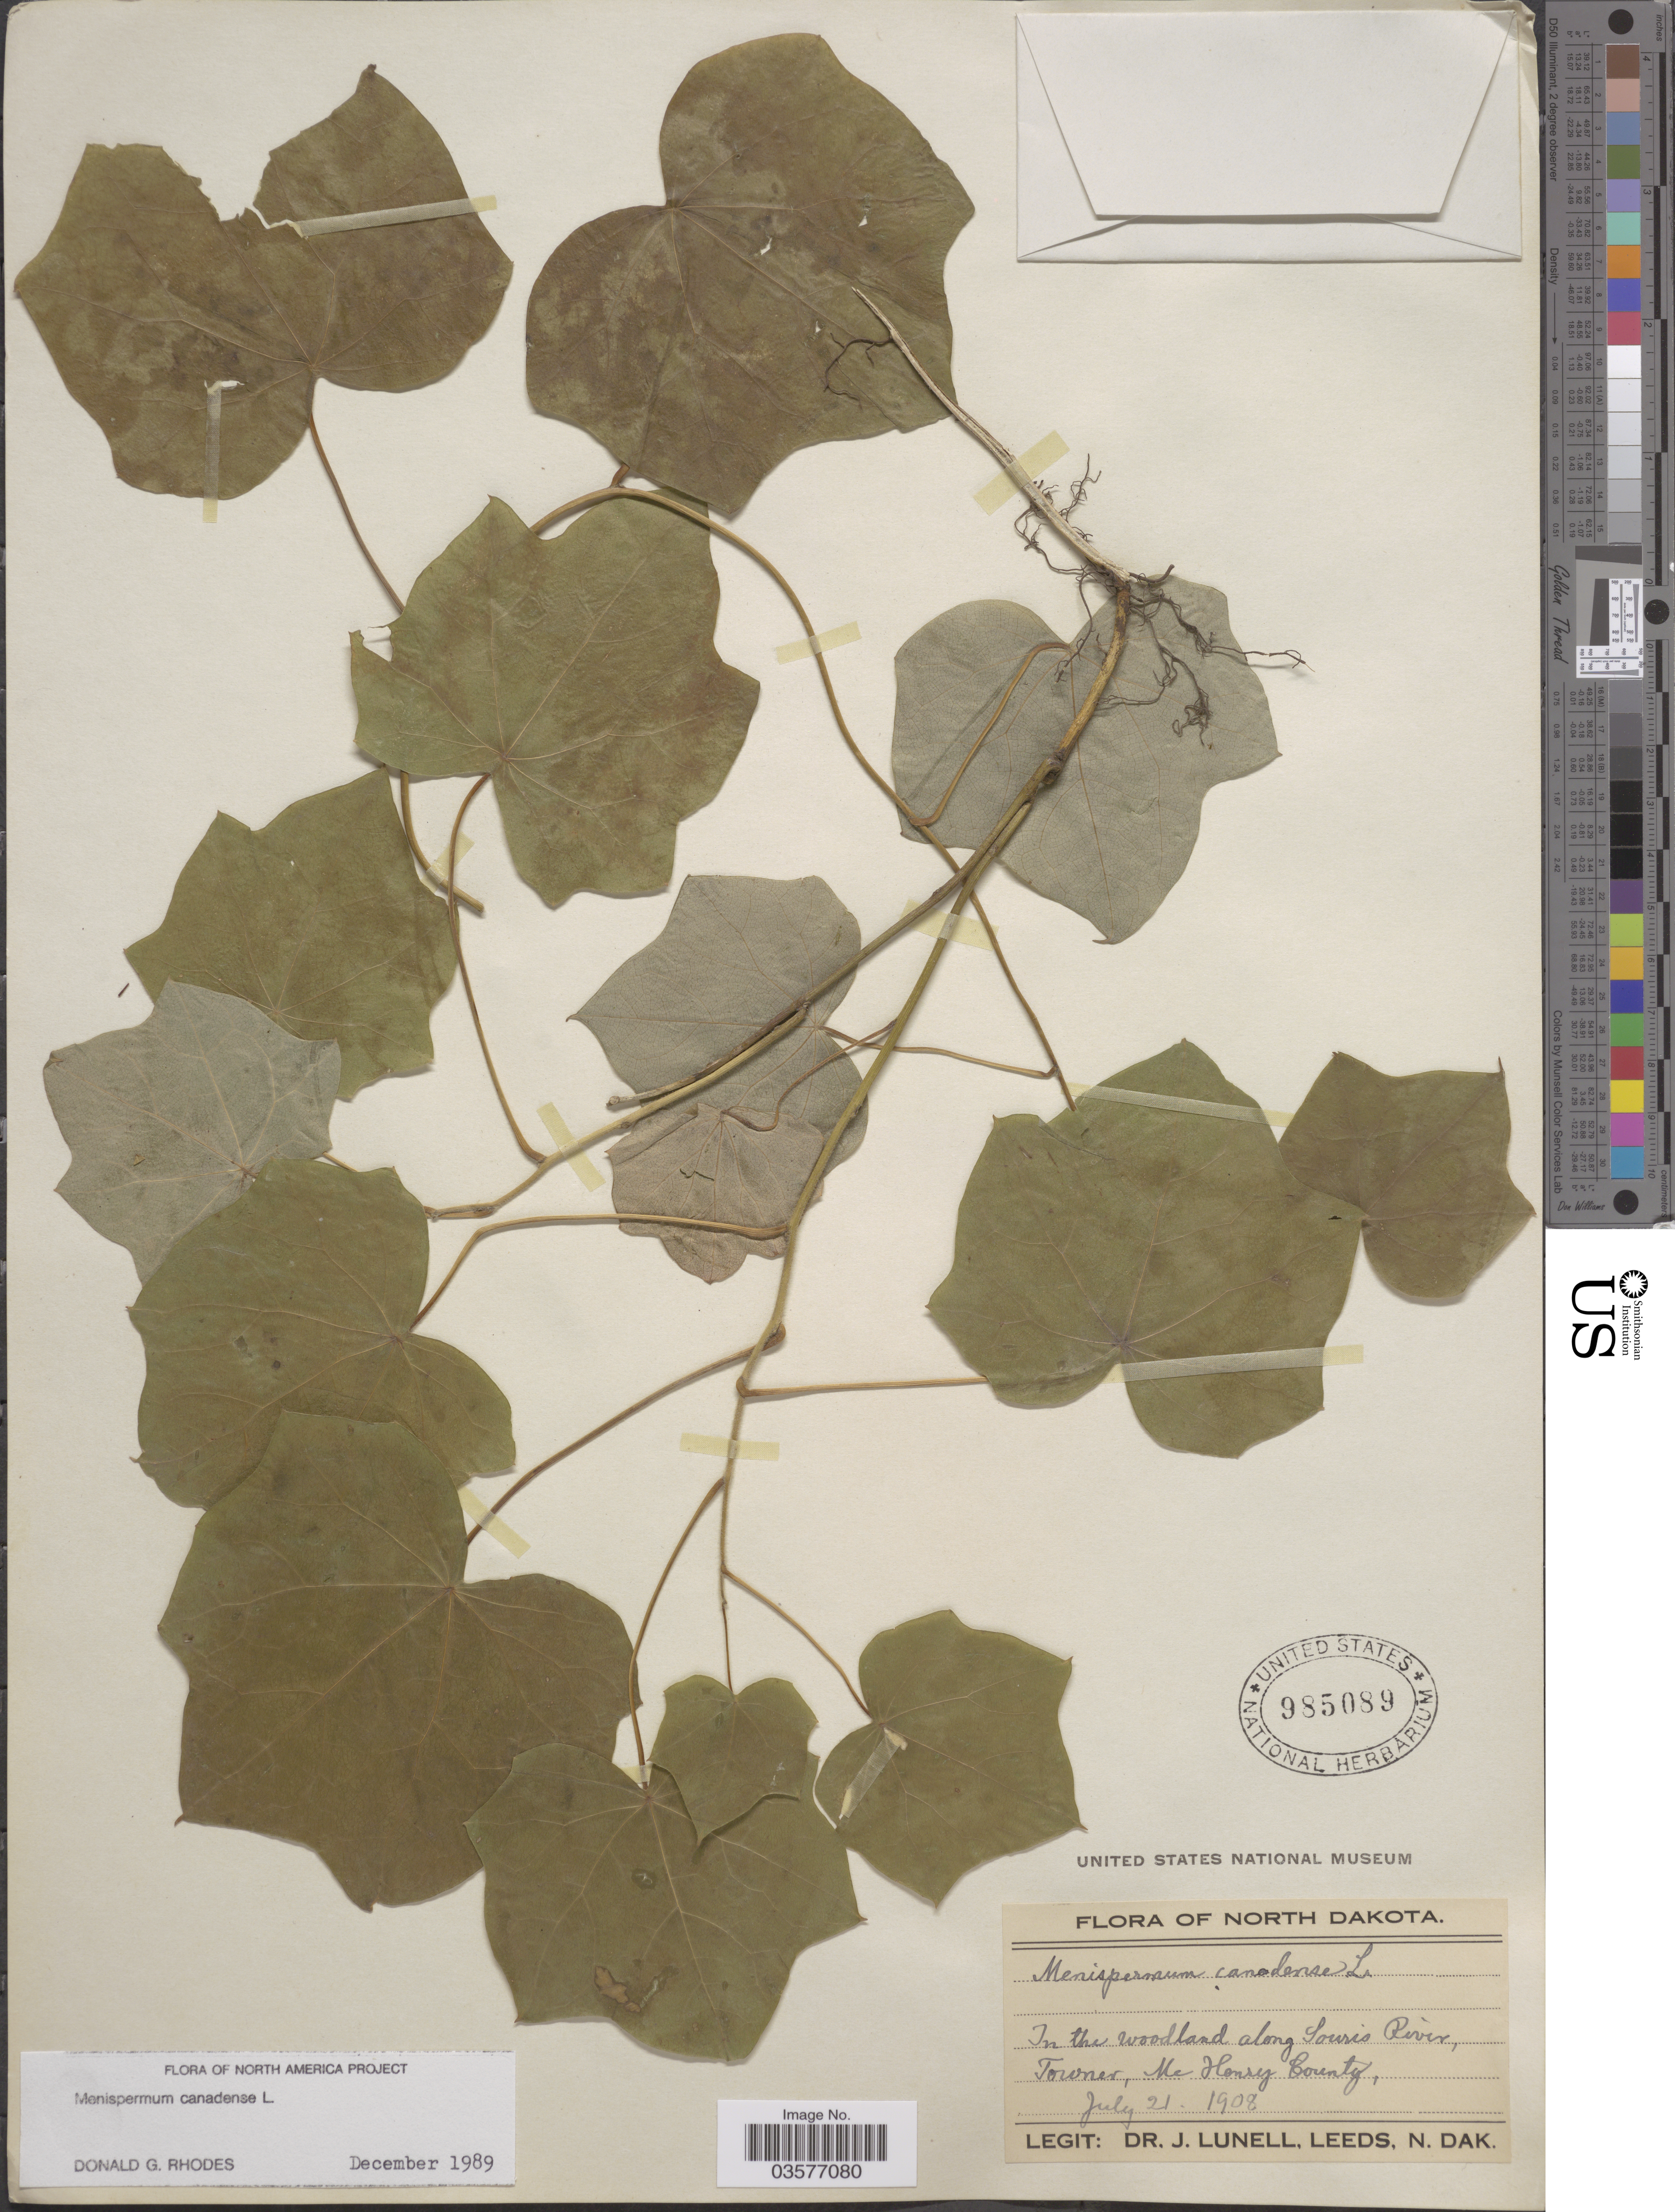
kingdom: Plantae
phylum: Tracheophyta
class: Magnoliopsida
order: Ranunculales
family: Menispermaceae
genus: Menispermum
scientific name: Menispermum canadense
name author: L.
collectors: J. Lunell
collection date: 1908-07-21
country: United States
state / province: North Dakota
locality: Along Souris River, Towner, McHenry County.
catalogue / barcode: US 985089